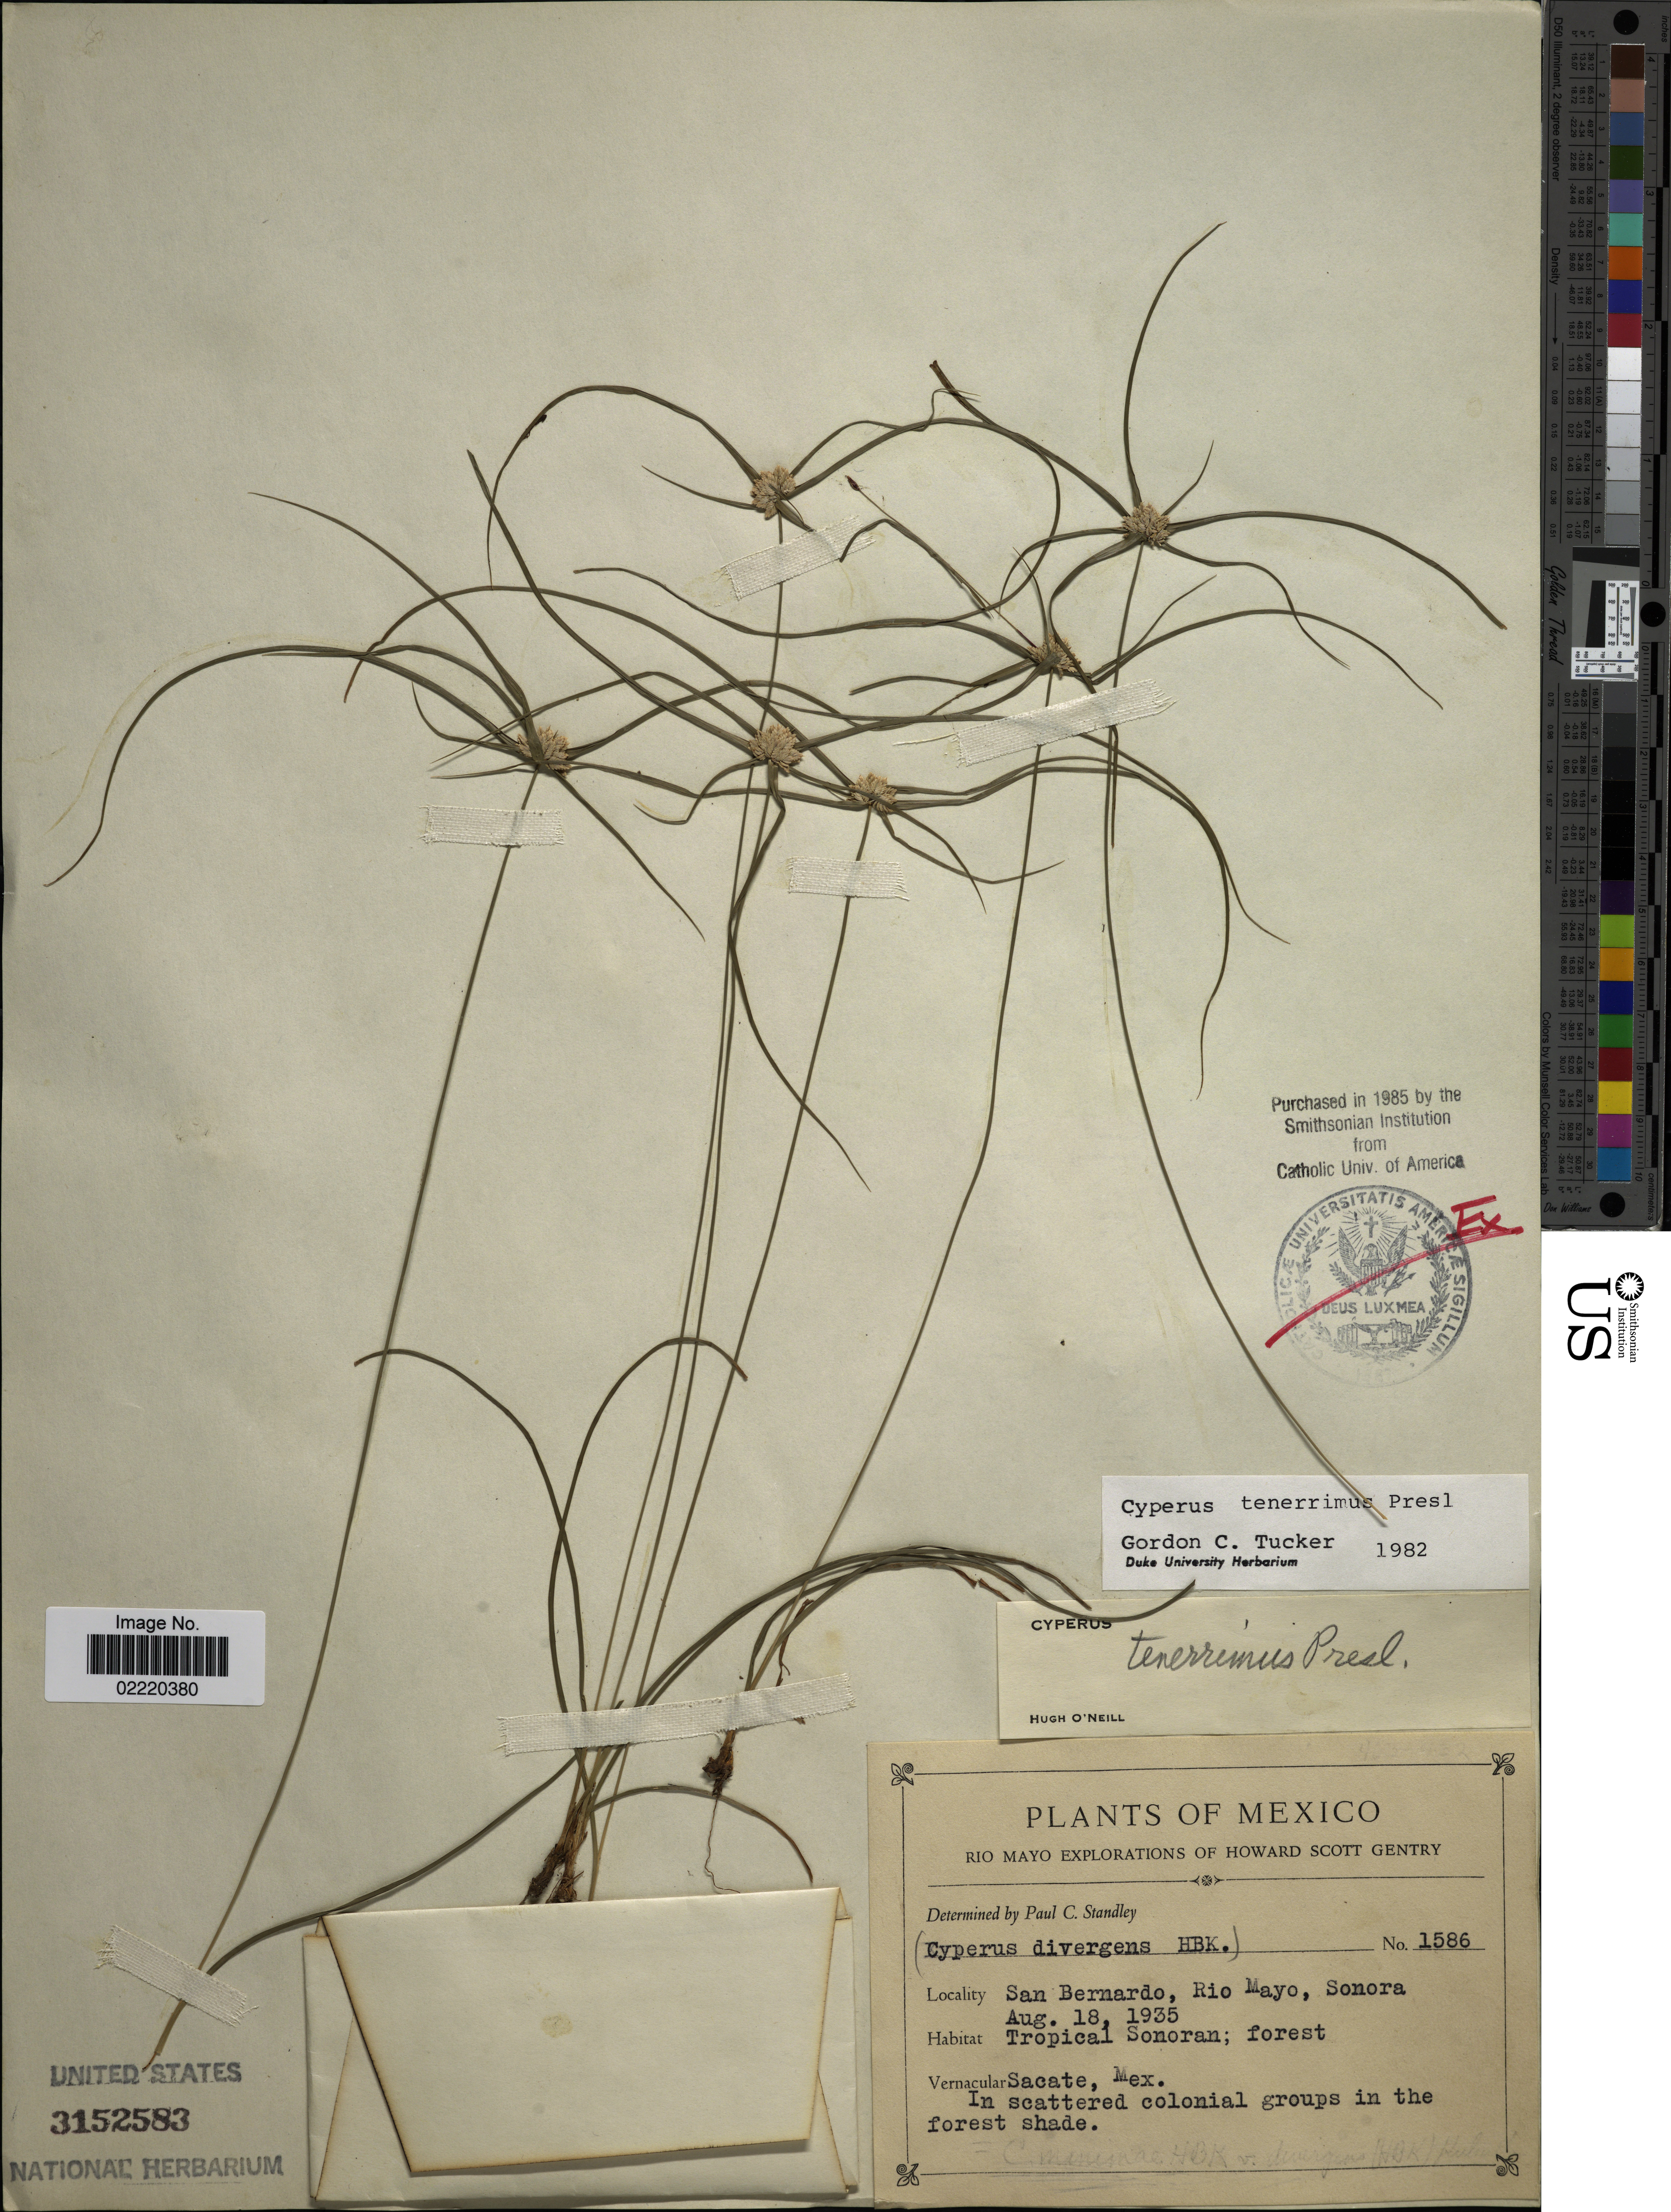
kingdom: Plantae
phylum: Tracheophyta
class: Liliopsida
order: Poales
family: Cyperaceae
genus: Cyperus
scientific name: Cyperus tenerrimus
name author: J. Presl & C. Presl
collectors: H. S. Gentry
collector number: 1586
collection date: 1935-08-18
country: Mexico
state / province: Sonora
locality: San Bernardo, Rio Mayo, Tropical Sonoran, Sacate, Mex.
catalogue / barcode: US 3152583